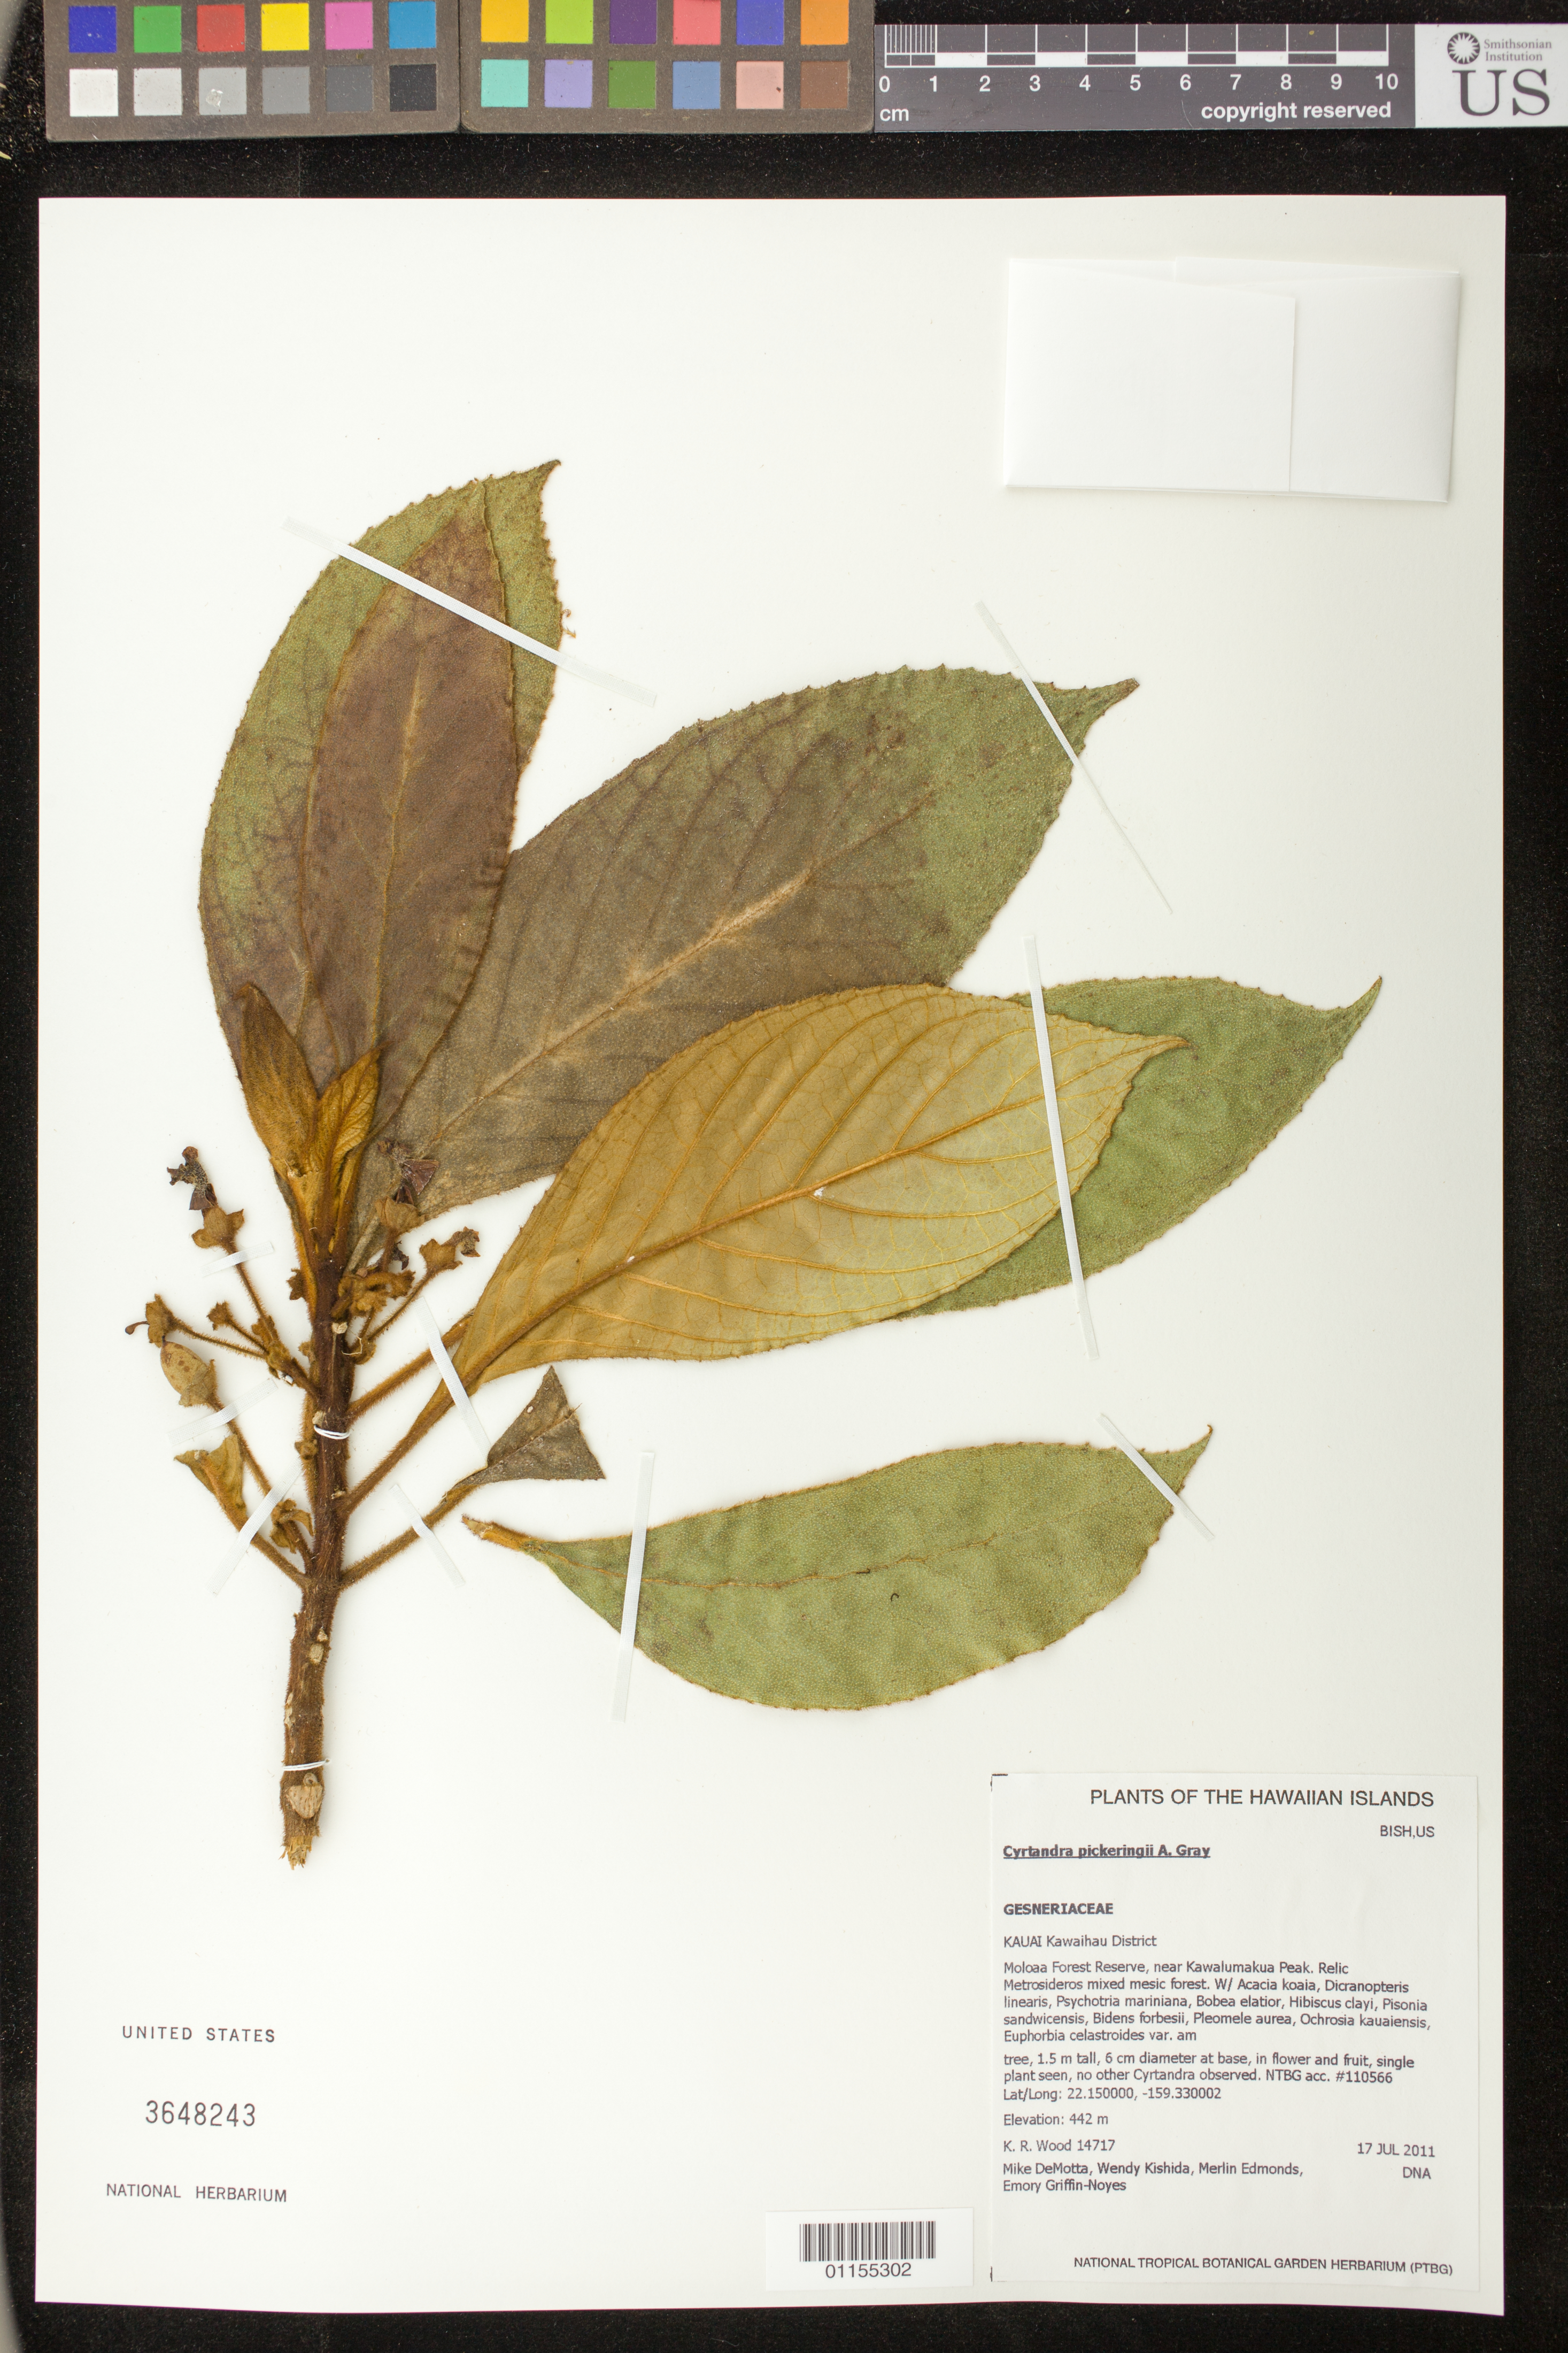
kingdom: Plantae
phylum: Tracheophyta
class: Magnoliopsida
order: Lamiales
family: Gesneriaceae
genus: Cyrtandra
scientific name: Cyrtandra pickeringii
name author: A. Gray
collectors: K. R. Wood, M. DeMotta, W. Kishida, M. Edmonds & E. Griffin-Noyes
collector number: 14717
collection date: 2011-07-17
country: United States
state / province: Hawaii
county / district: Kauai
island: Kaua'i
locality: Kawaihau District, Moloaa Forest Reserve, near Kawalumakua Peak.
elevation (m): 442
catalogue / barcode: US 3648243